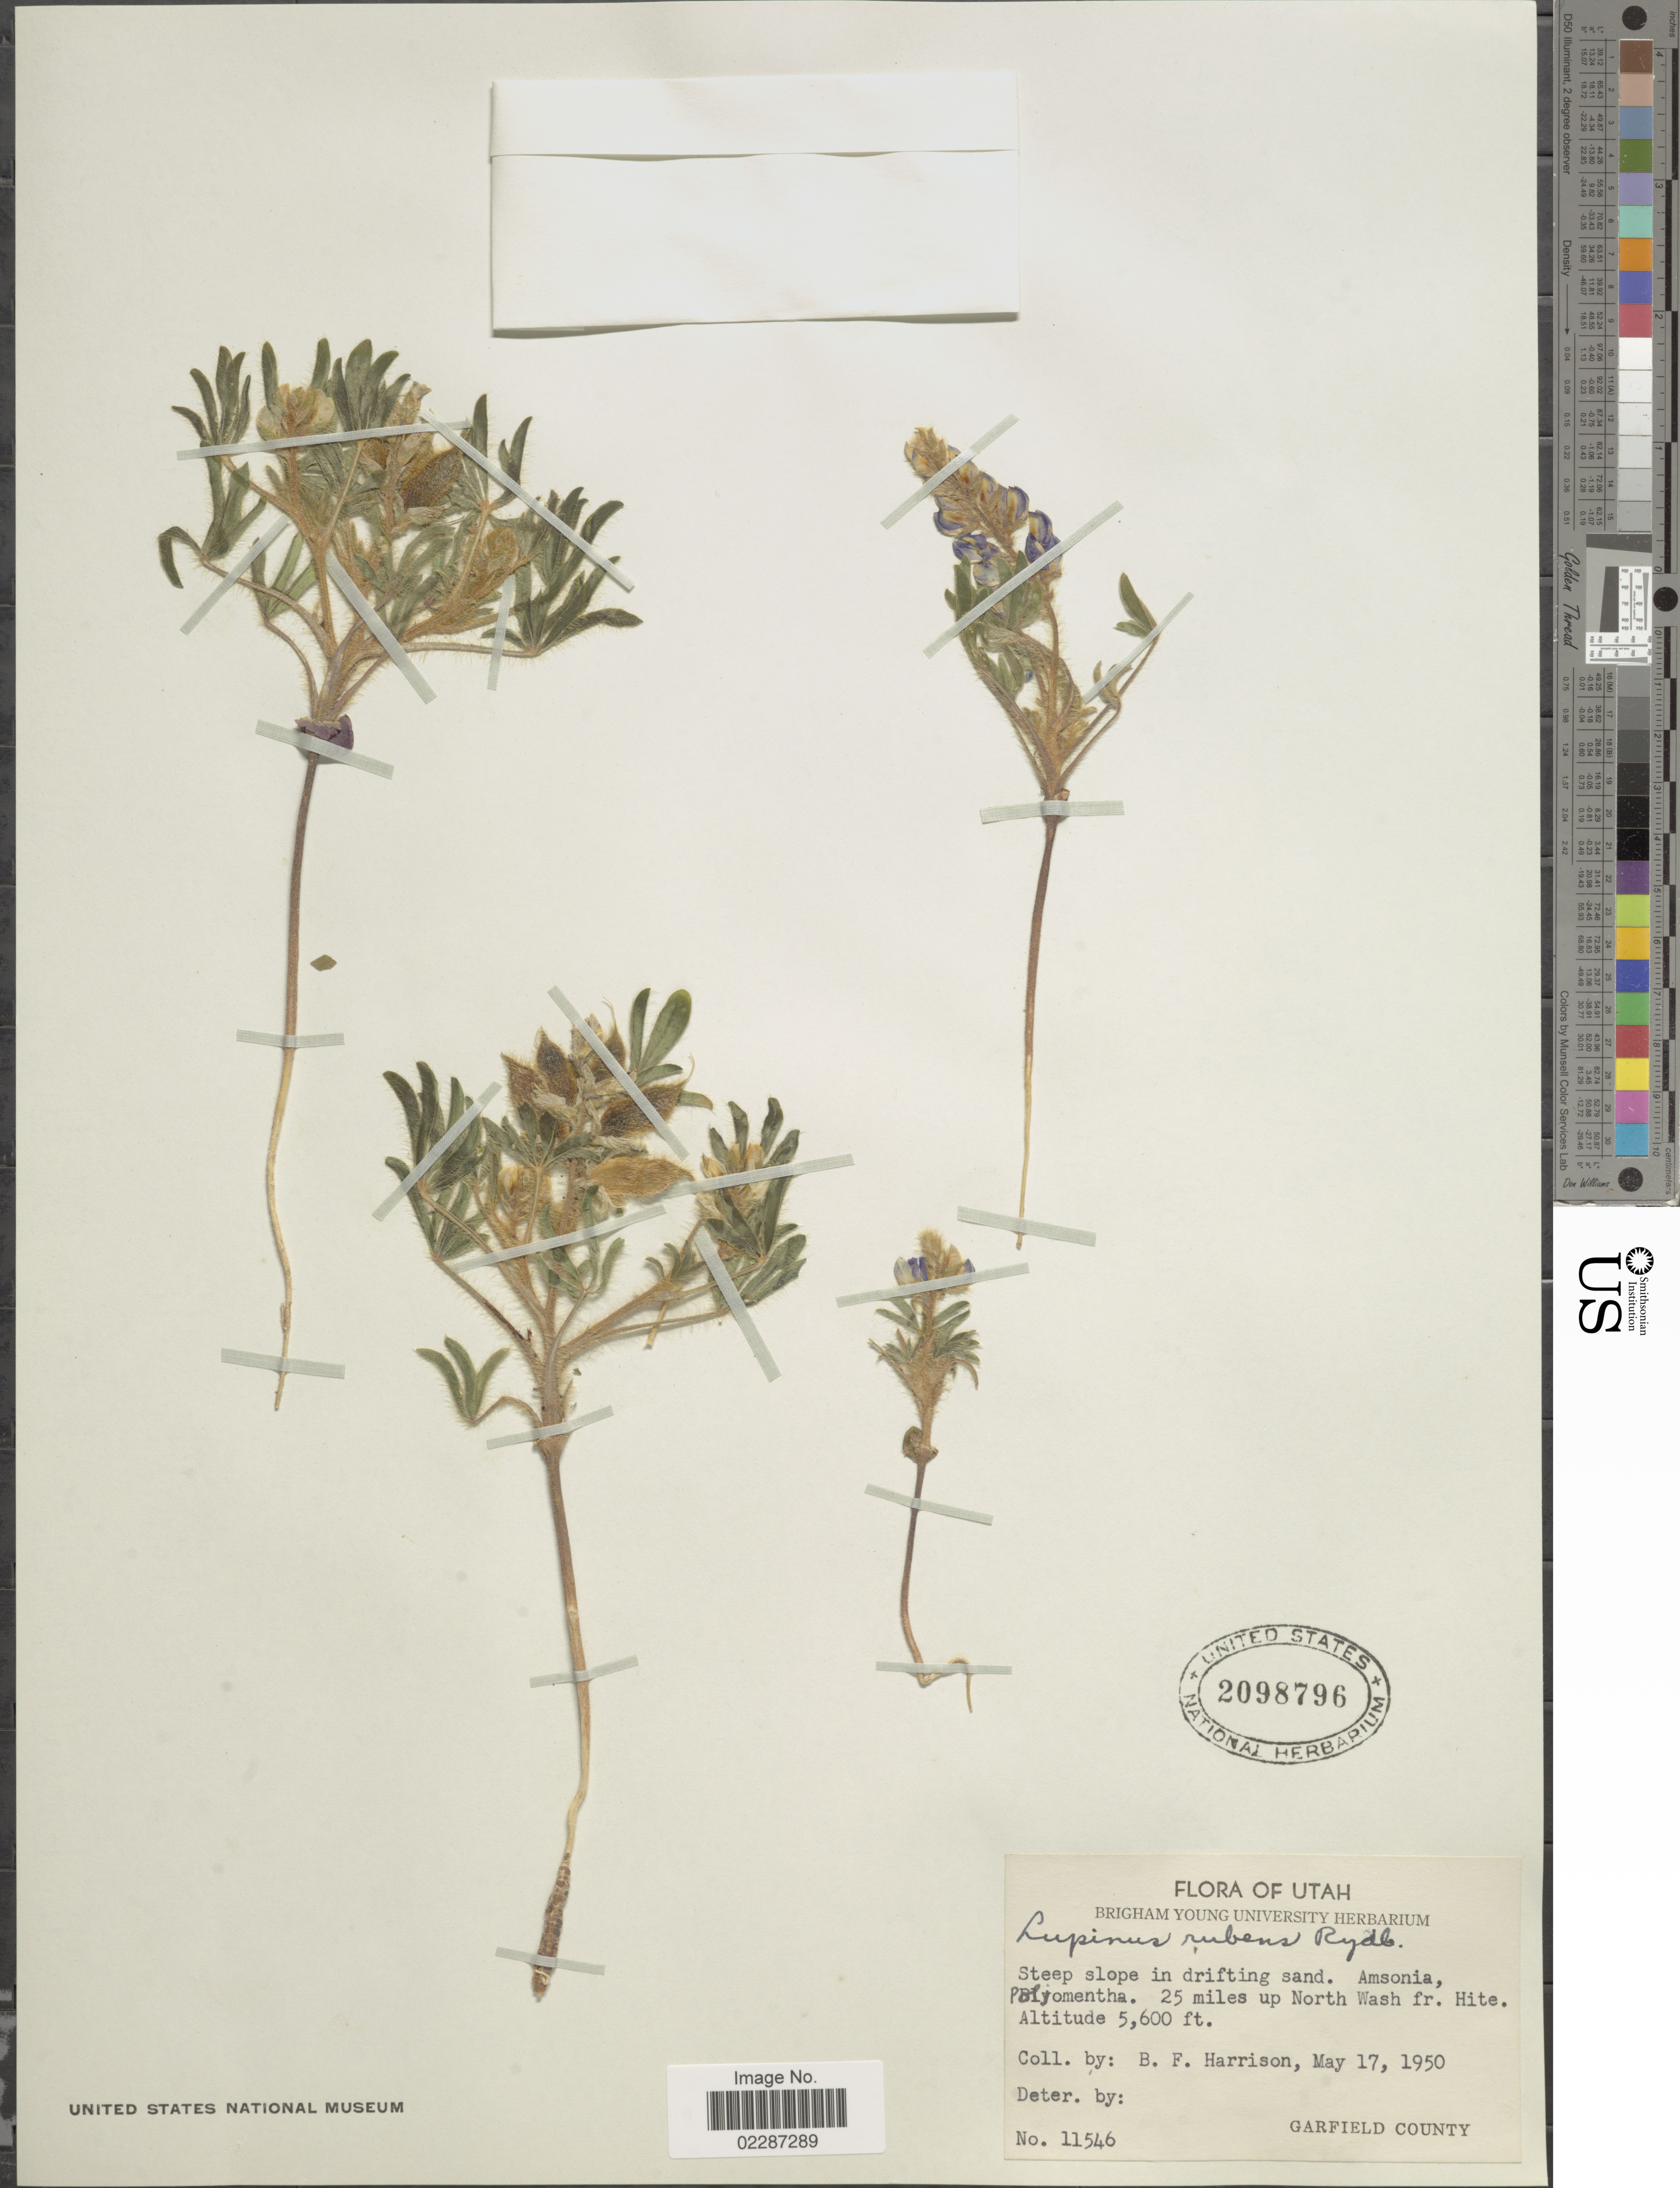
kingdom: Plantae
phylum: Tracheophyta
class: Magnoliopsida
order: Fabales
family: Fabaceae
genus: Lupinus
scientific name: Lupinus pusillus subsp. rubens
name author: (Rydb.) D.B. Dunn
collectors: B. F. Harrison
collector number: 11546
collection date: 1950-05-17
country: United States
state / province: Utah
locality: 25 miles up North Wash fr. Hite, Garfield County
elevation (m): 1707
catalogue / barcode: US 2098796